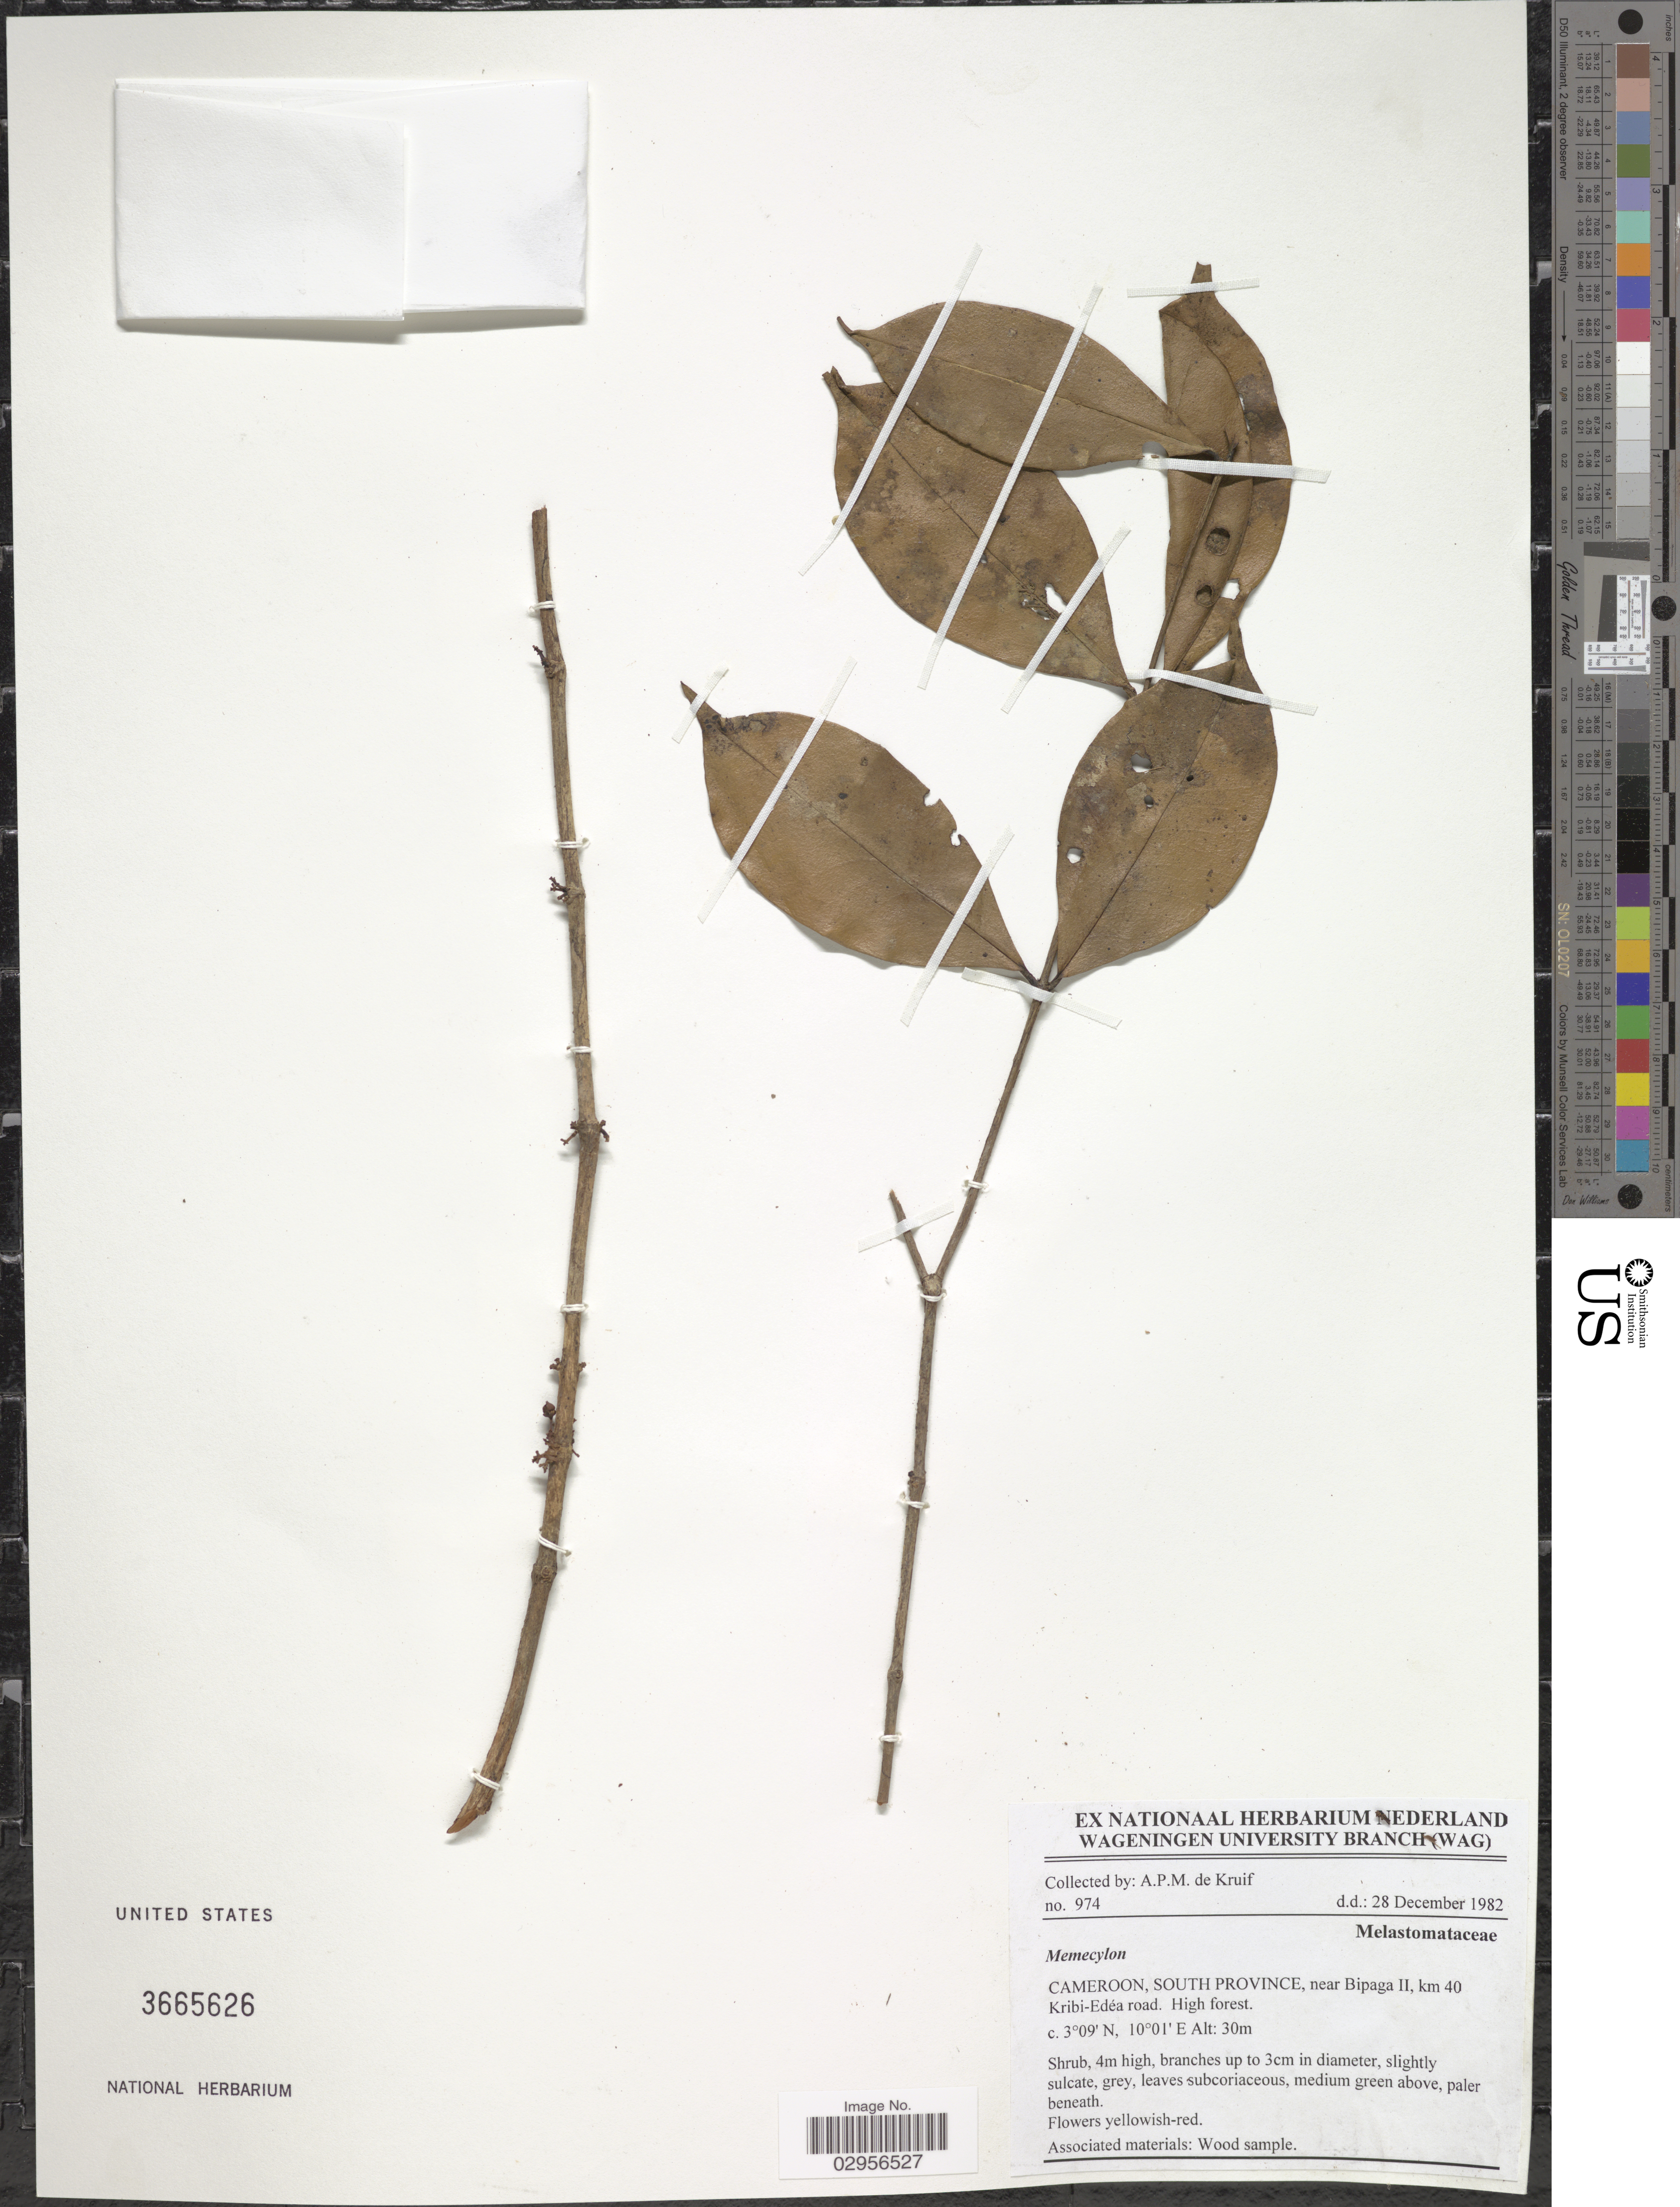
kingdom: Plantae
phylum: Tracheophyta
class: Magnoliopsida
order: Myrtales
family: Melastomataceae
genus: Memecylon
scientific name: Memecylon sp.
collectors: A. P. de Kruif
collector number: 974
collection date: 1982-12-28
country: Cameroon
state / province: Sud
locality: South Province, near Bipaga II, km 40 Kribi-Edéa road.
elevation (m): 30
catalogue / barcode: US 3665626